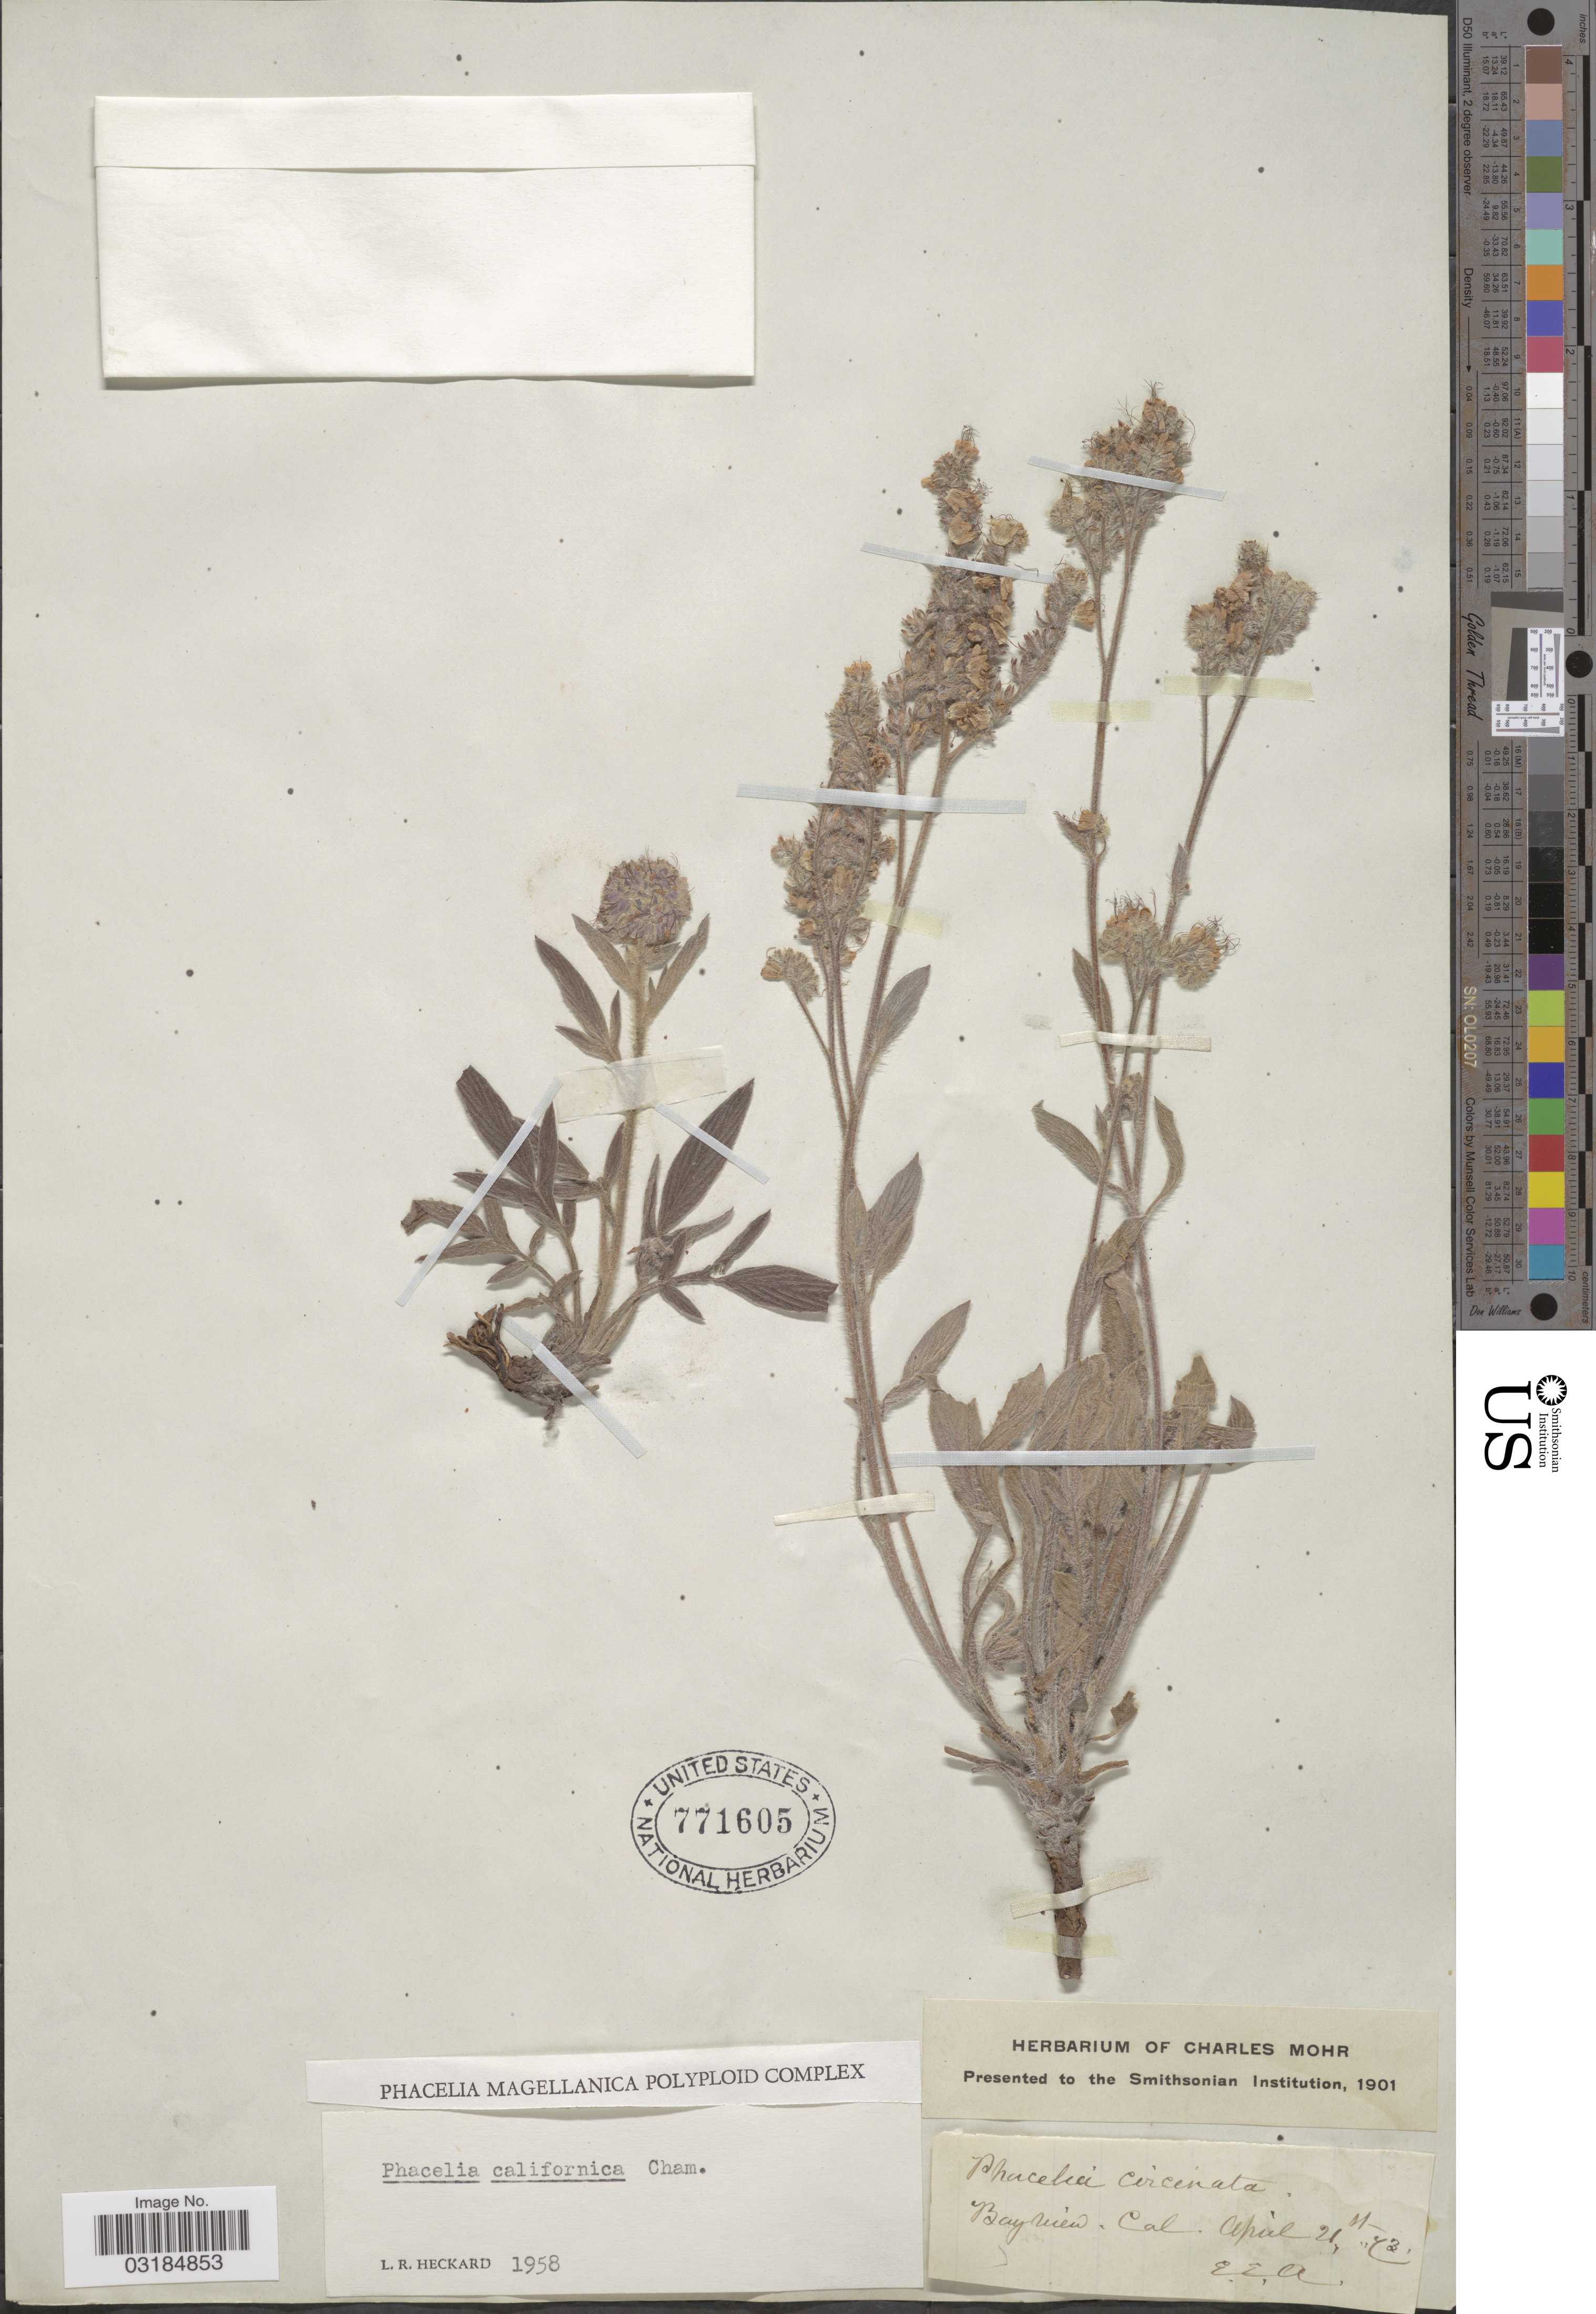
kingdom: Plantae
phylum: Tracheophyta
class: Magnoliopsida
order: Boraginales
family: Hydrophyllaceae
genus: Phacelia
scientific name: Phacelia californica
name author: Cham.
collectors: E. E. A.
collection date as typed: Transcribed d/m/y: 21/4/43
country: United States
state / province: California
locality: Bayview, Cal.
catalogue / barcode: US 771605